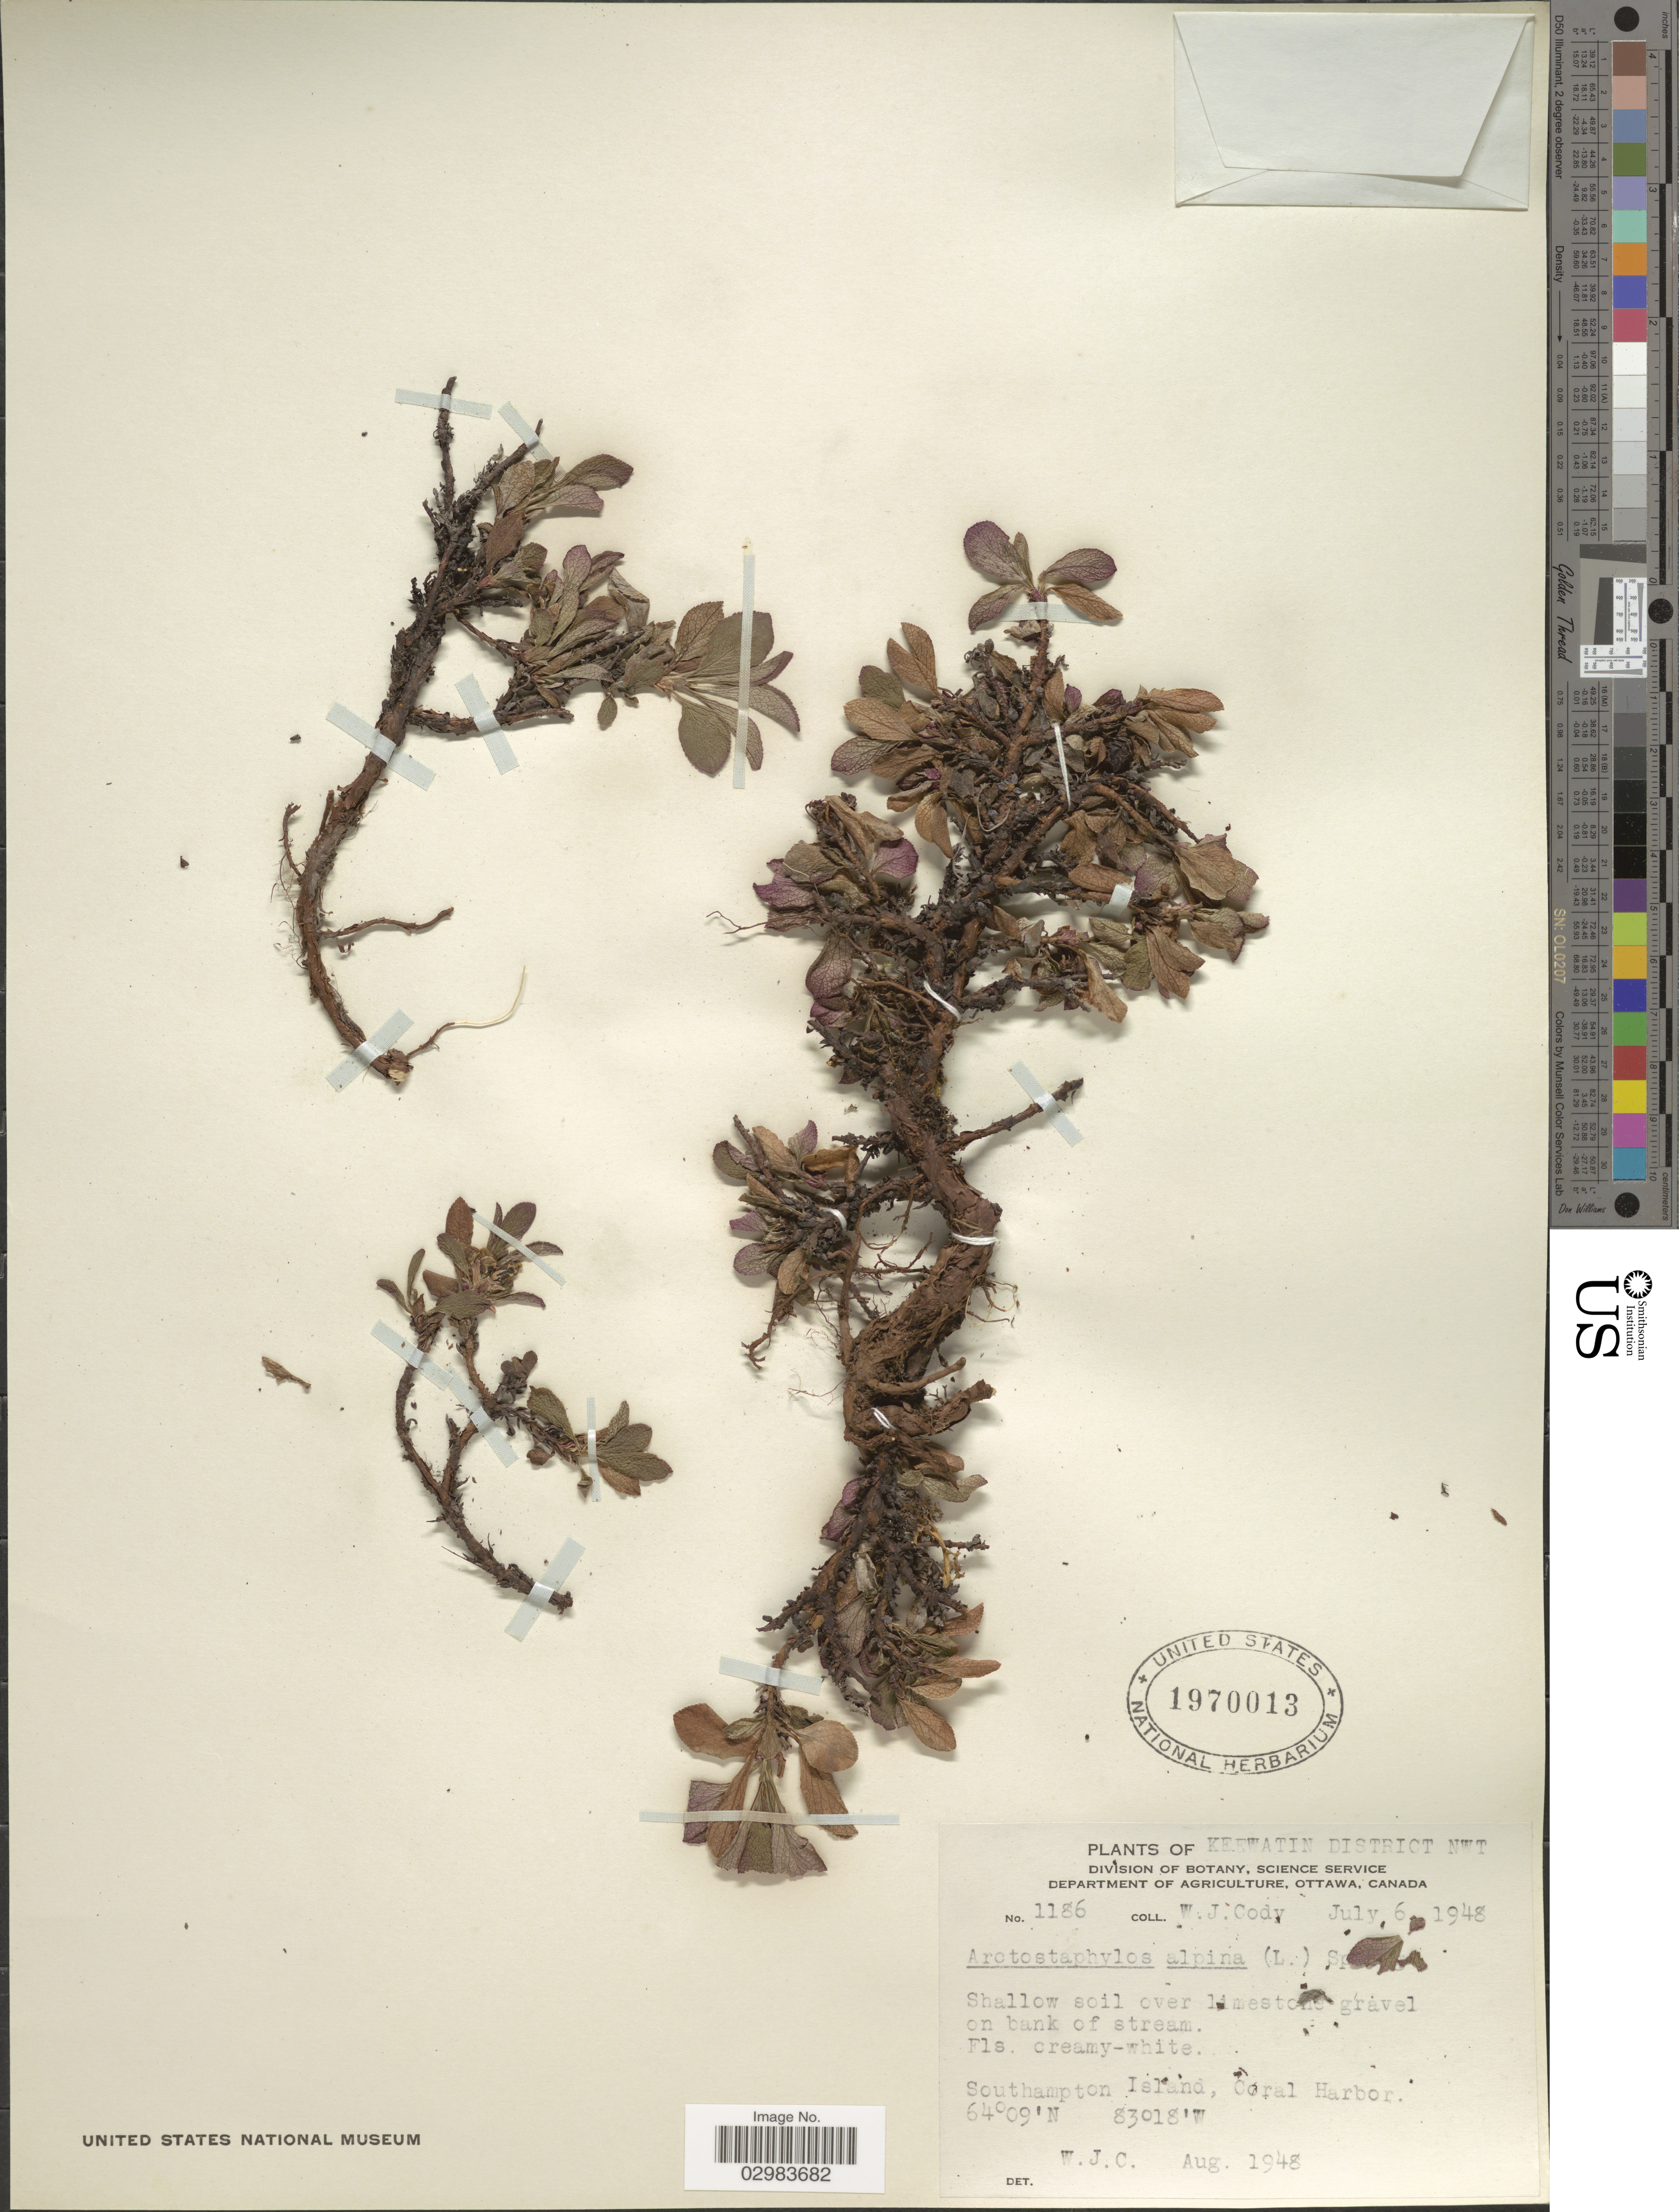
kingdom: Plantae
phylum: Tracheophyta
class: Magnoliopsida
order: Ericales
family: Ericaceae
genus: Arctostaphylos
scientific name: Arctostaphylos alpina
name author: (L.) Spreng.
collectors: W. Cody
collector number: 1186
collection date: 1948-07-06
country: Canada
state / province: Northwest Territories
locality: Keewatin District. Southampton Island, Coral Harbor.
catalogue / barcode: US 1970013